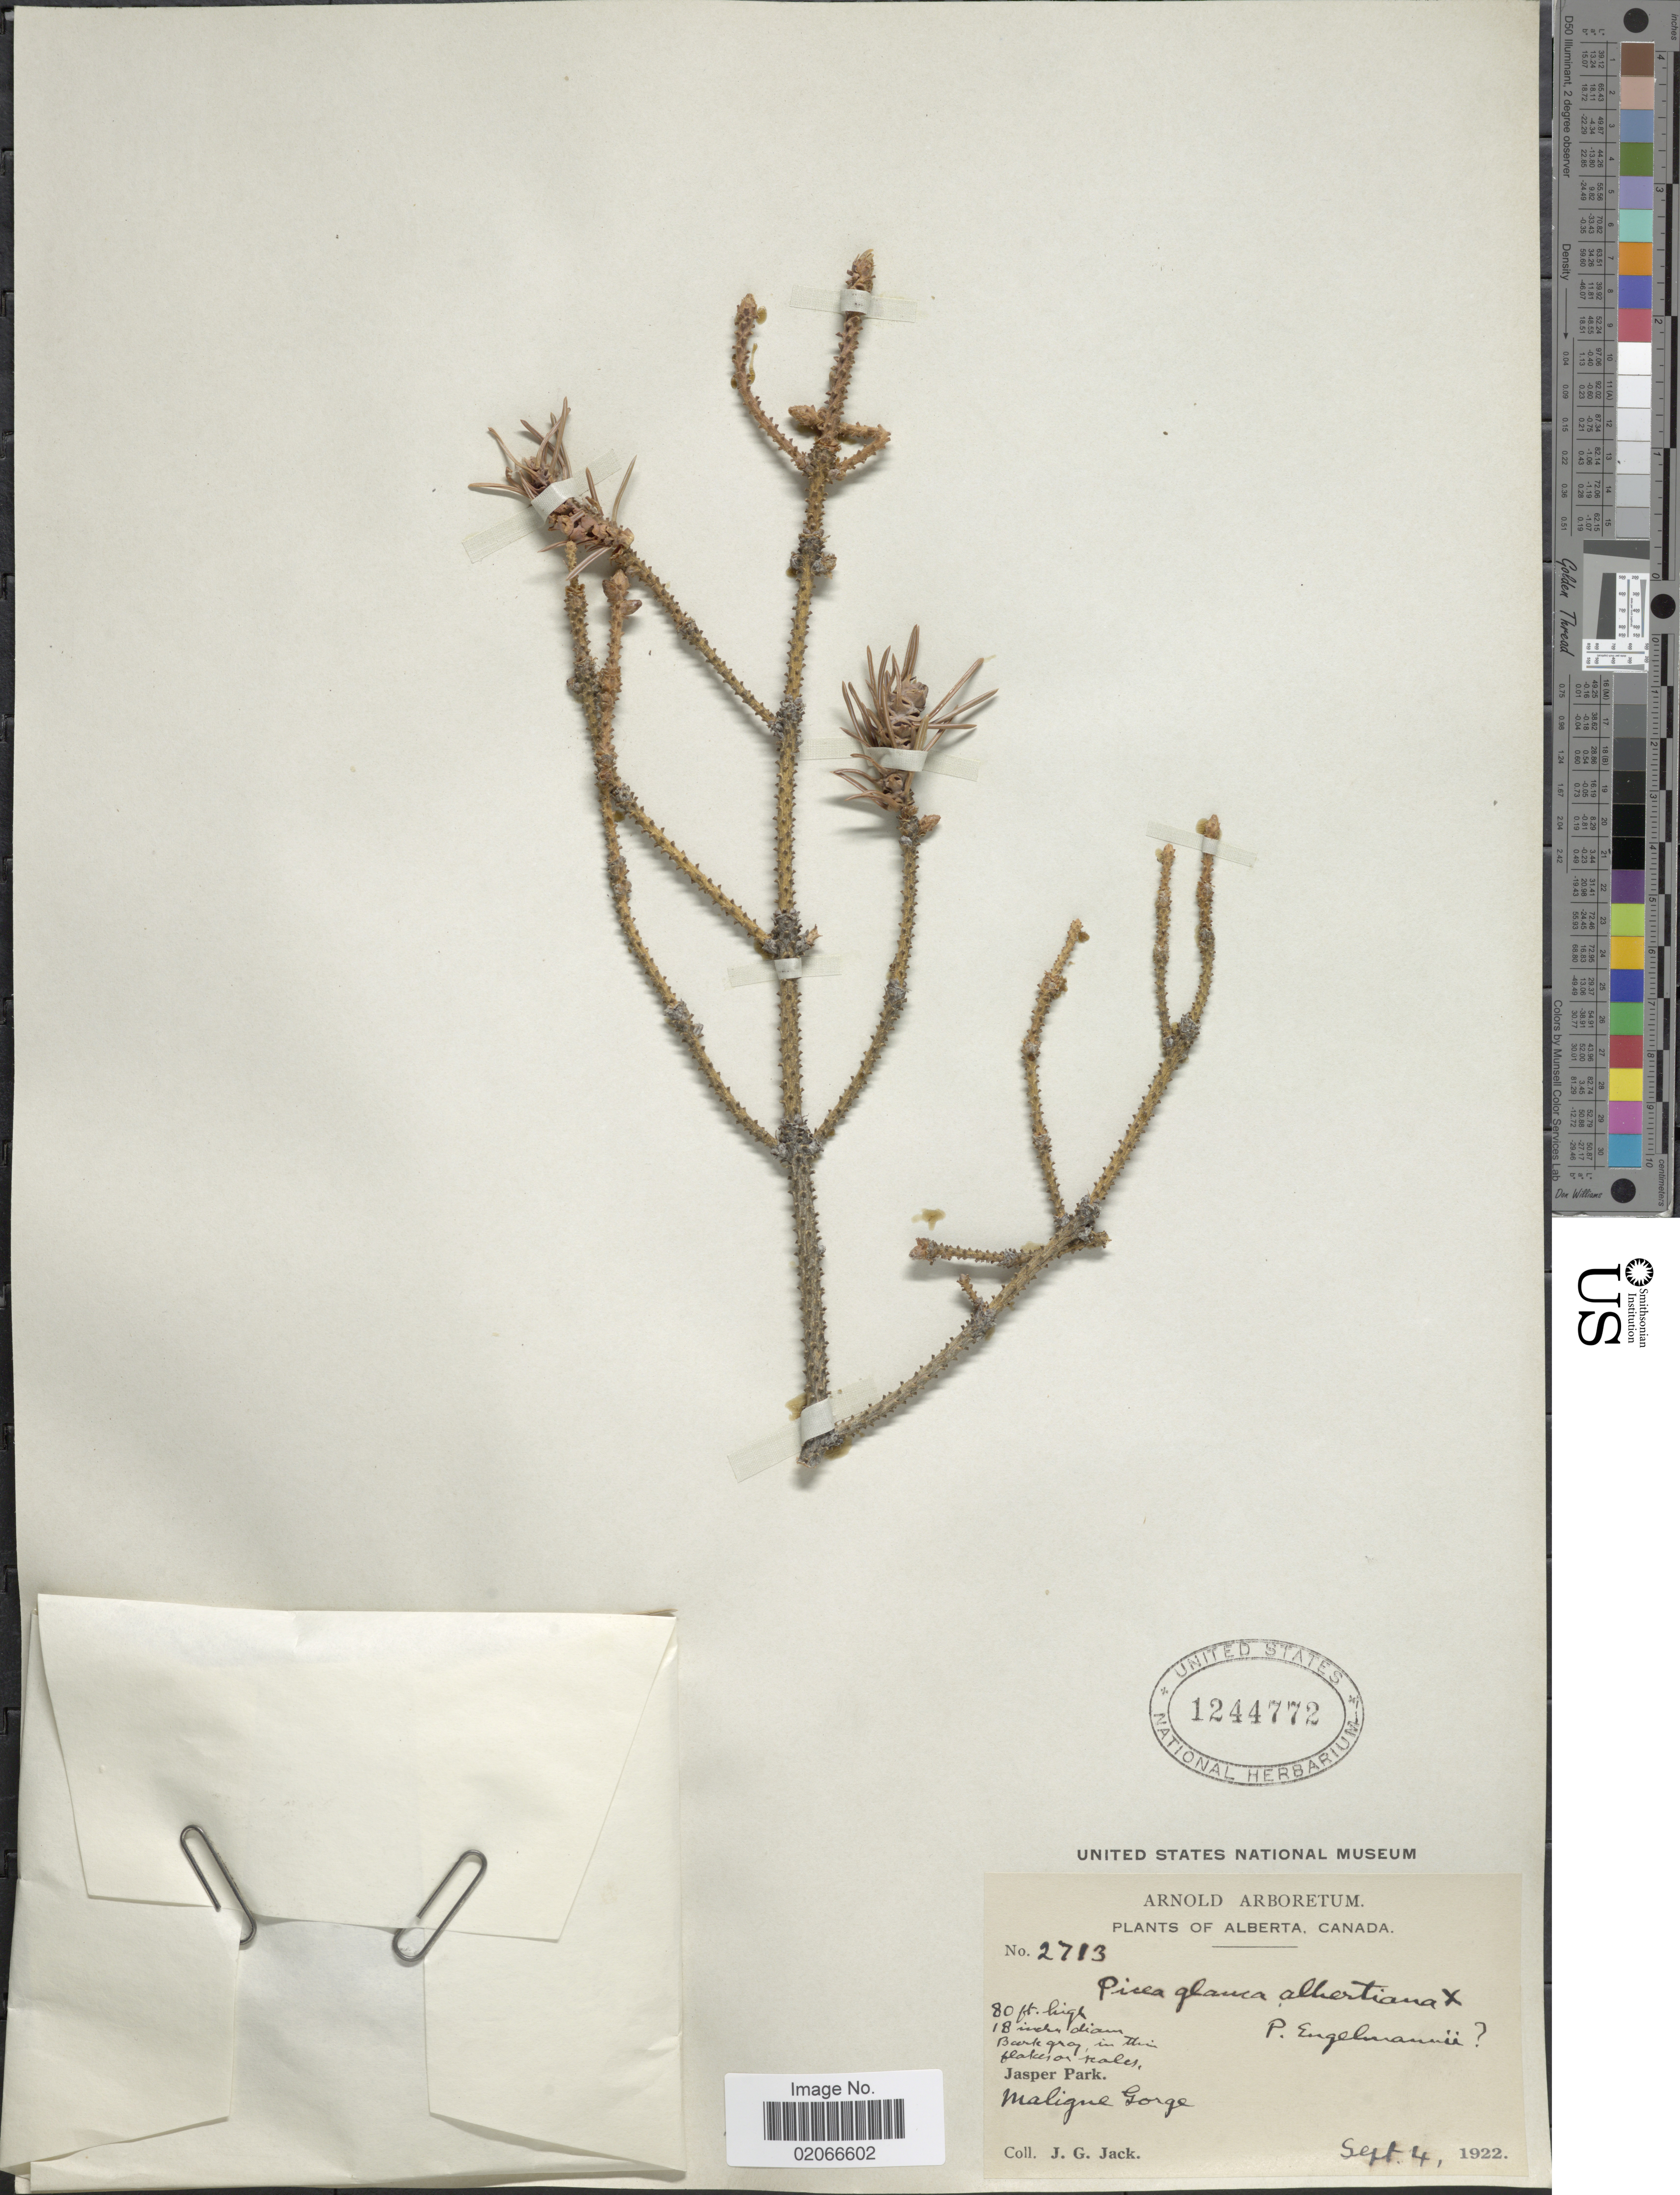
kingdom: Plantae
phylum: Tracheophyta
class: Pinopsida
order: Pinales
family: Pinaceae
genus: Picea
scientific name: Picea glauca var. albertiana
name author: (S. Br.) Sarg.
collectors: J. G. Jack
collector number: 2713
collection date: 1922-09-04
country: Canada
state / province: Alberta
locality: Jasper Park, Maligue Gorge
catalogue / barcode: US 1244772